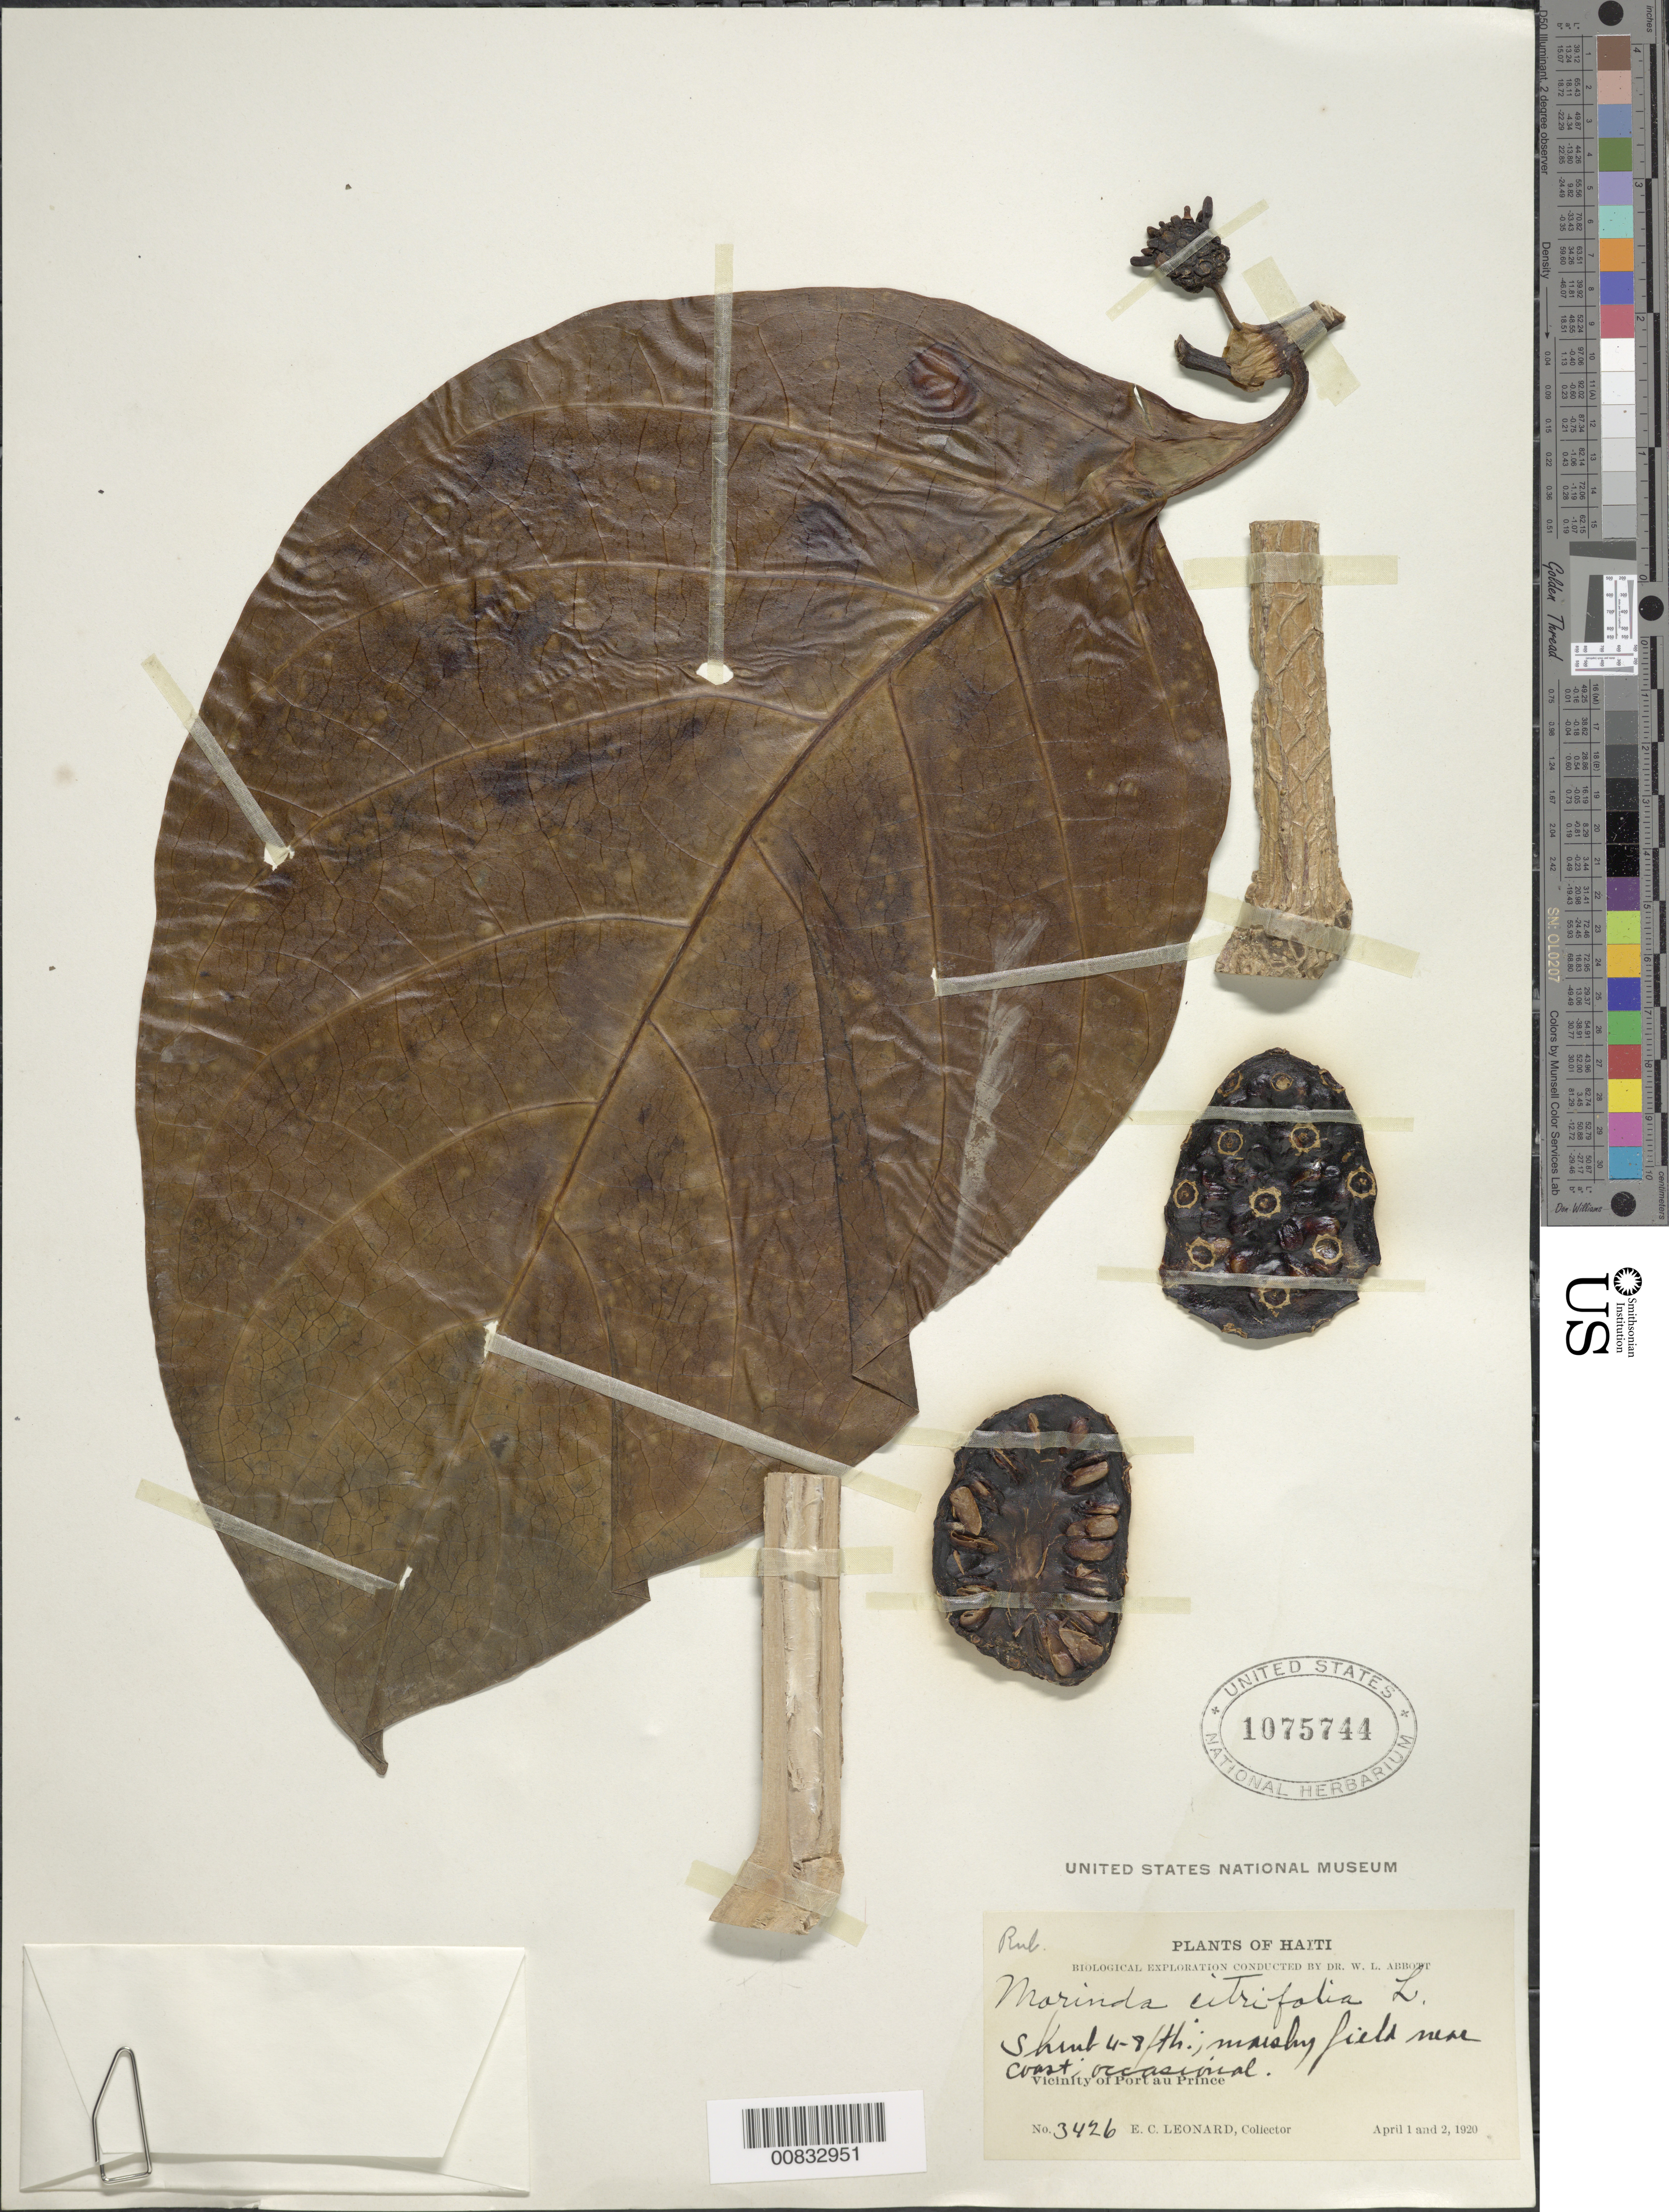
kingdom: Plantae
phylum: Tracheophyta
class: Magnoliopsida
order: Gentianales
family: Rubiaceae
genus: Morinda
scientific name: Morinda citrifolia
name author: L.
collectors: E. C. Leonard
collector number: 3426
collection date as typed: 01 Apr 1920 and 02 Apr 1920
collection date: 1920-04-01,1920-04-02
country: Haiti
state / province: Ouest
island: Hispaniola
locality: Vicinity of Port au Prince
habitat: Marshy field near coast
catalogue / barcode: US 1075744